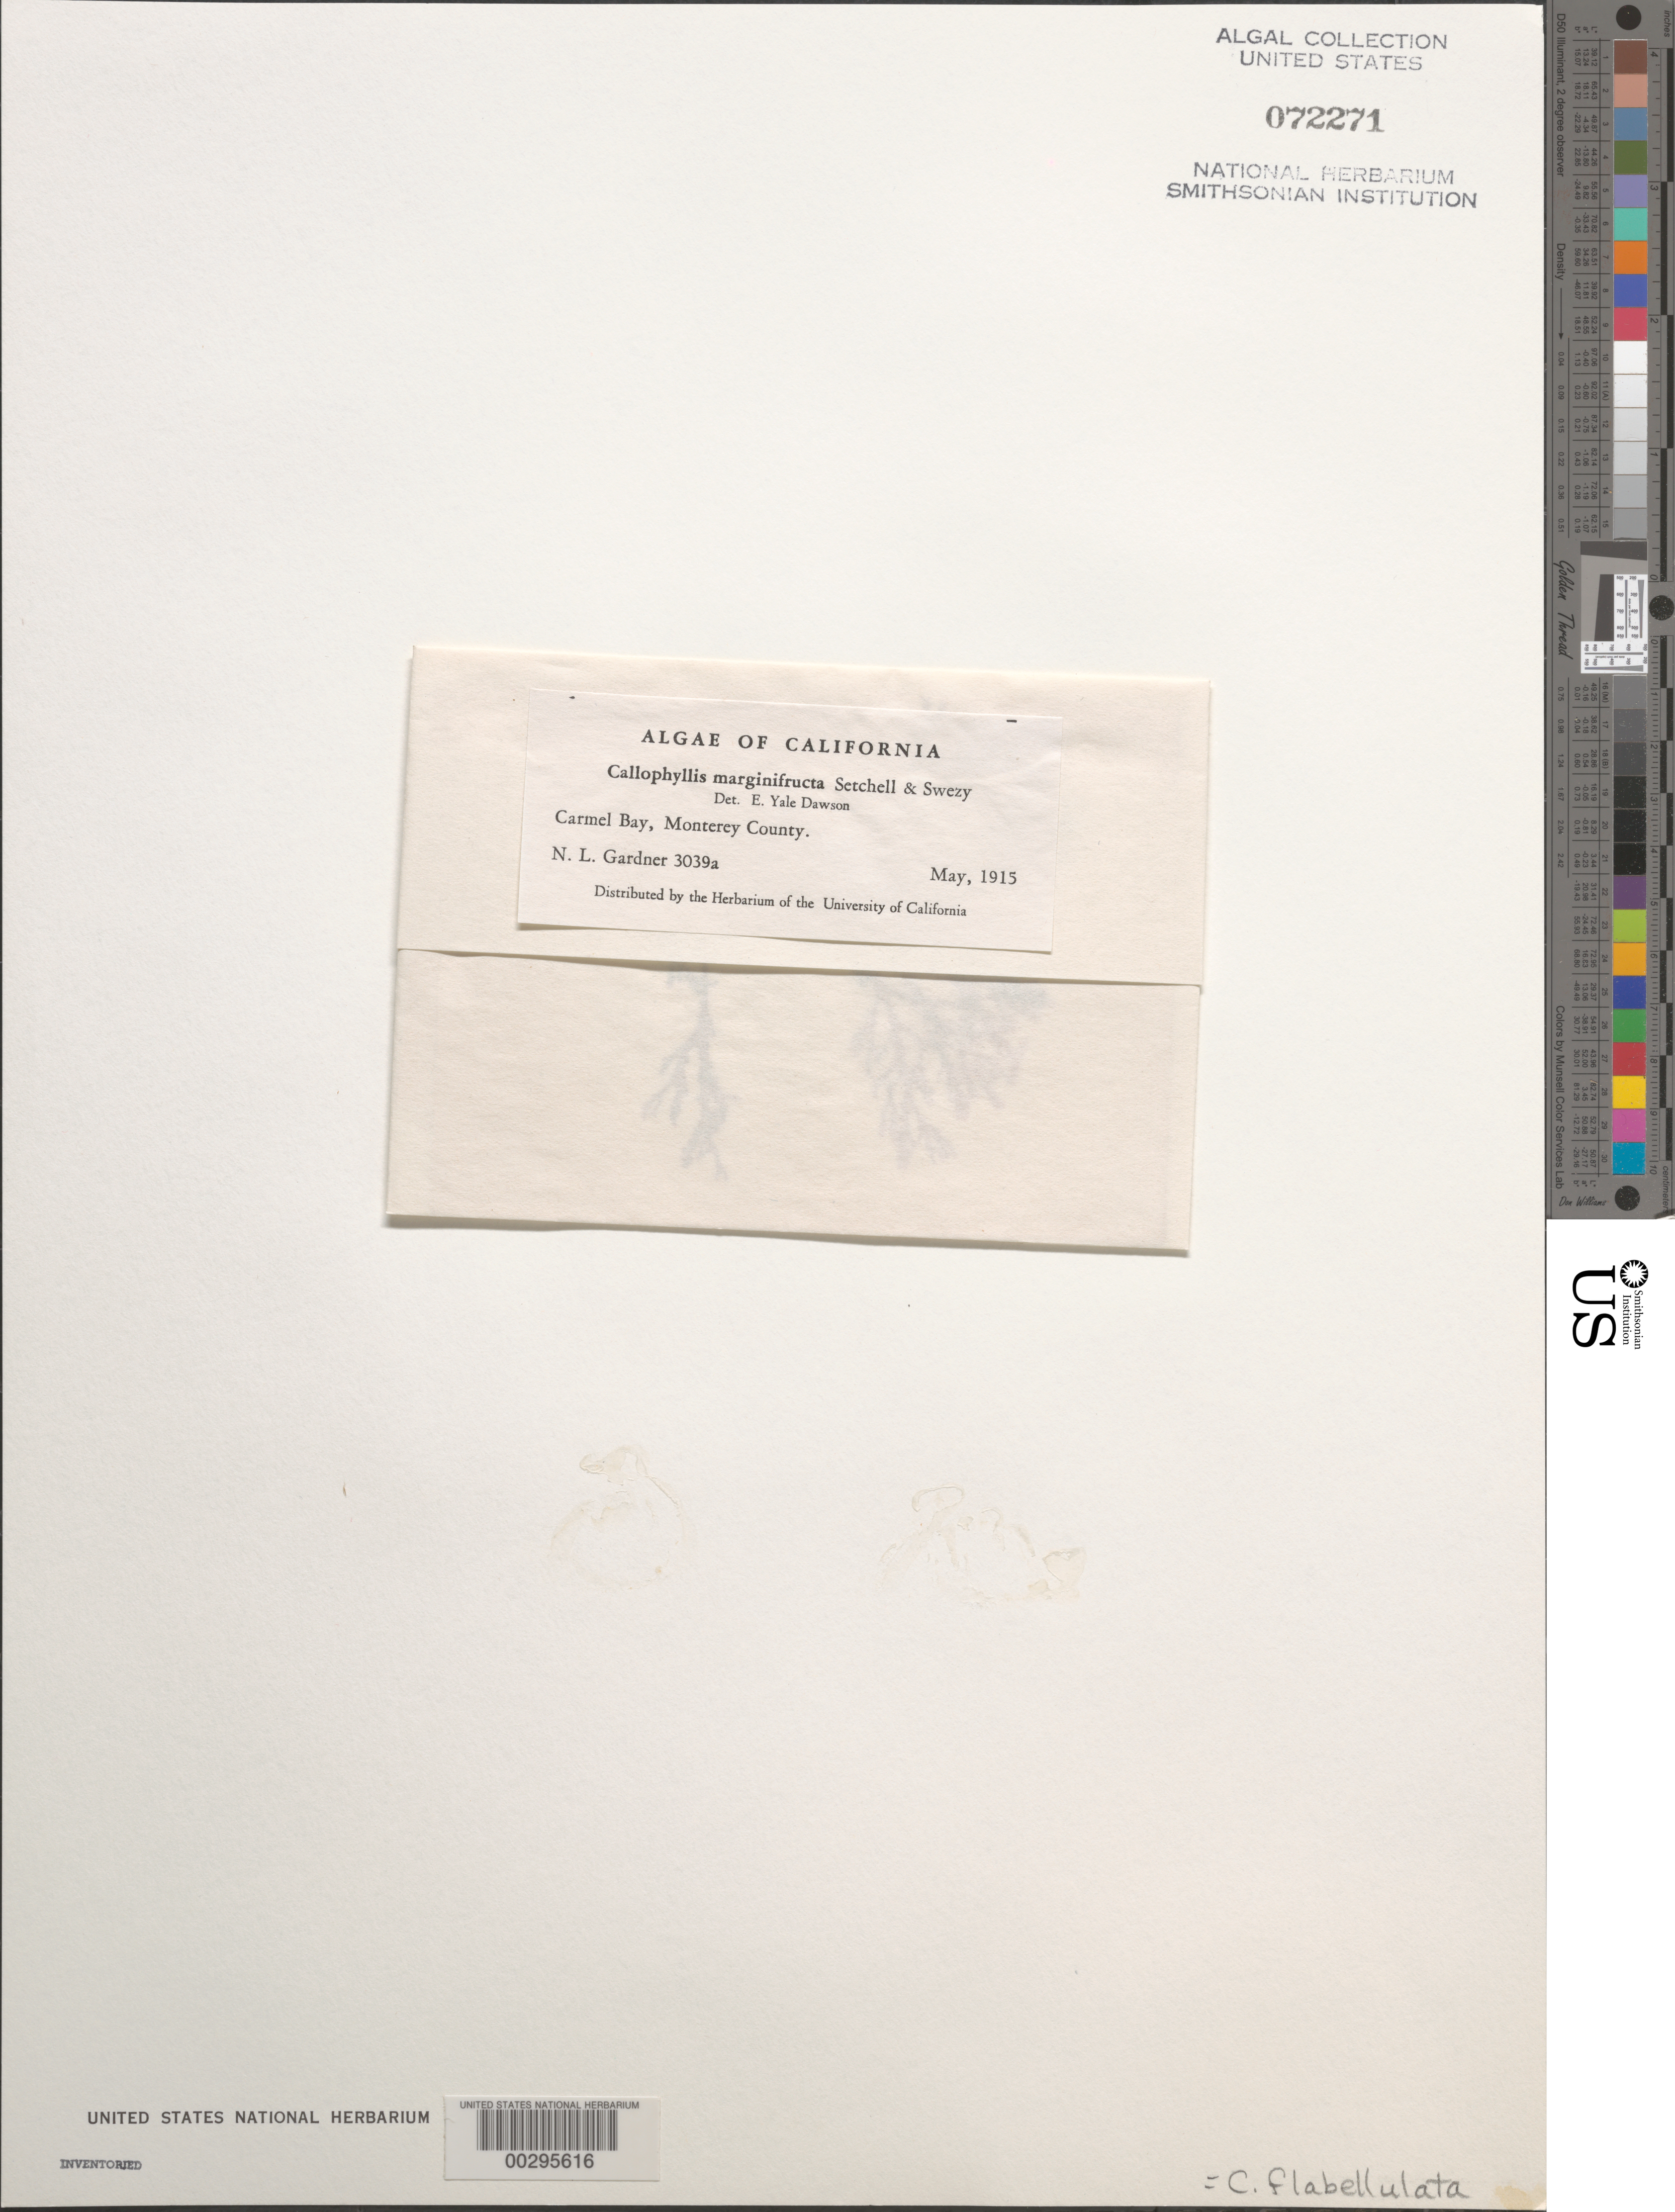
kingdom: Plantae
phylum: Rhodophyta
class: Florideophyceae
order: Gigartinales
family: Kallymeniaceae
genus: Callophyllis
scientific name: Callophyllis flabellulata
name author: Harv.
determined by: Dawson, E. Y.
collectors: N. Gardner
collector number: NLG 3039a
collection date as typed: May 1915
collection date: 1915-05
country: United States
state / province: California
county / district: Monterey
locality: Carmel Bay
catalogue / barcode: US 72271